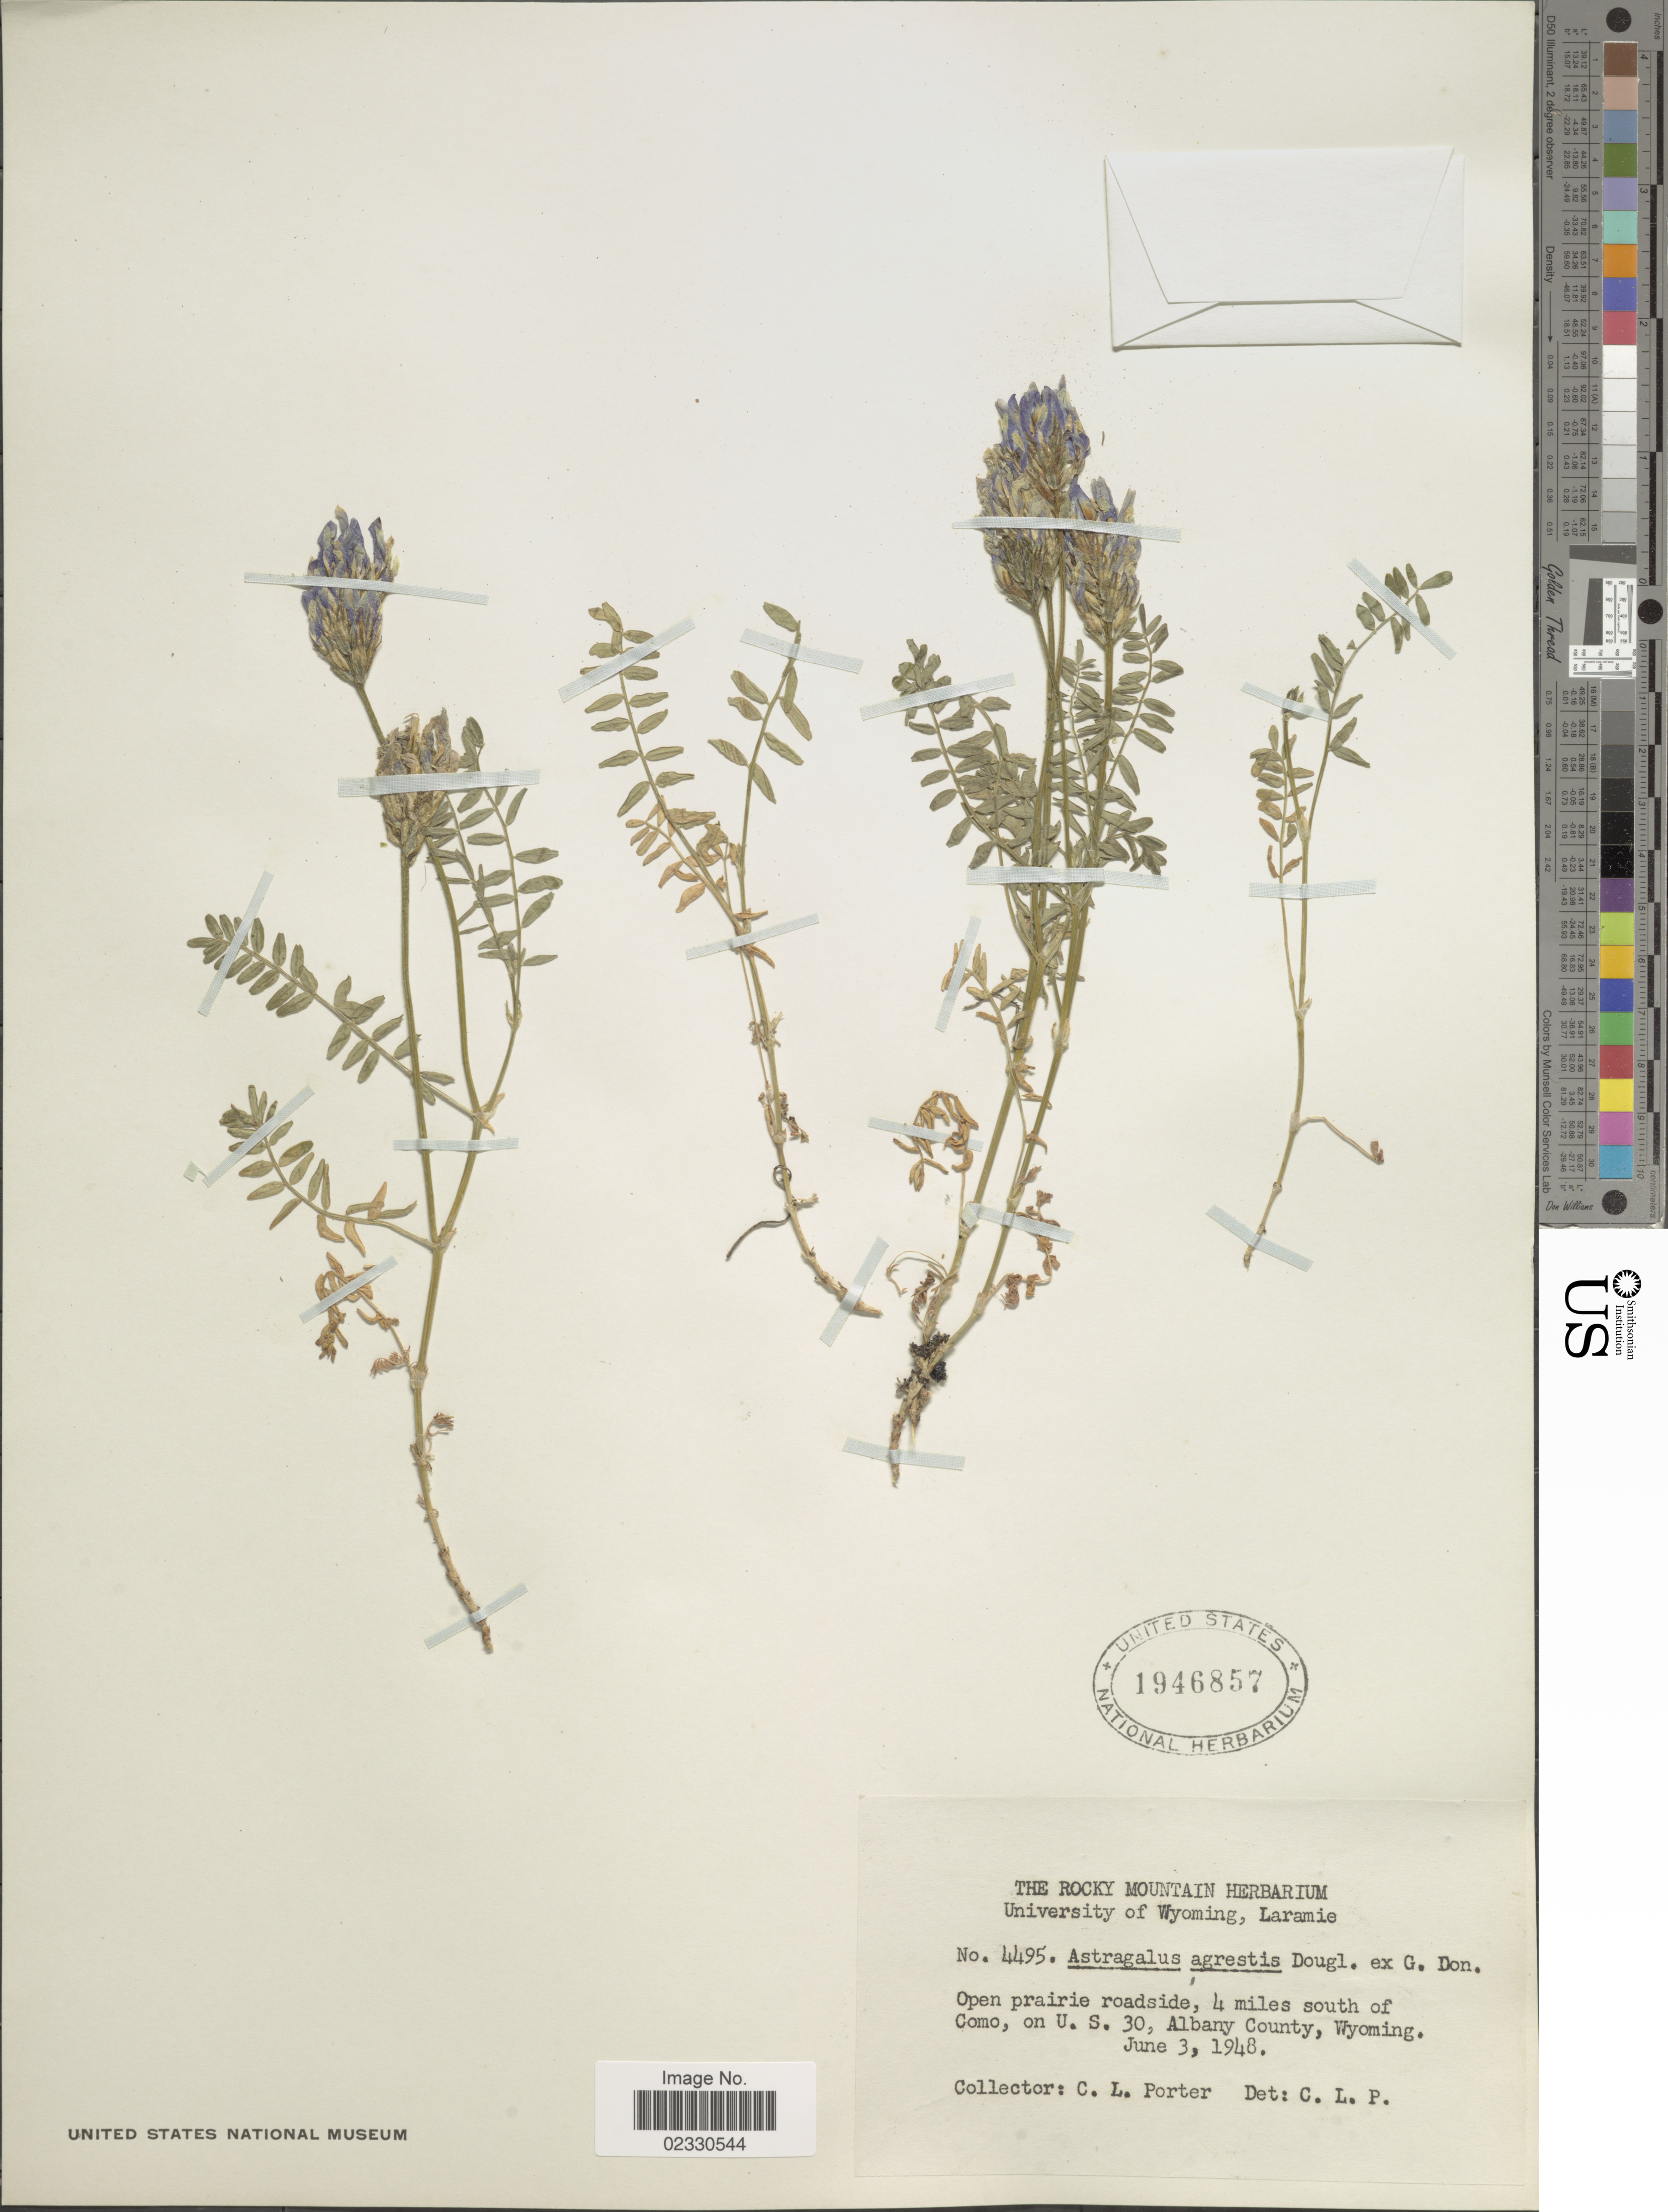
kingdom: Plantae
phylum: Tracheophyta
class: Magnoliopsida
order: Fabales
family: Fabaceae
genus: Astragalus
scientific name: Astragalus dasyglottis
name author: DC.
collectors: C. L. Porter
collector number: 4495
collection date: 1948-06-03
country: United States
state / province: Wyoming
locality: Open prairie roadside, 4 miles south of Como, on U.S. 30 Albany County, Wyomiong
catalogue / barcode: US 1946857